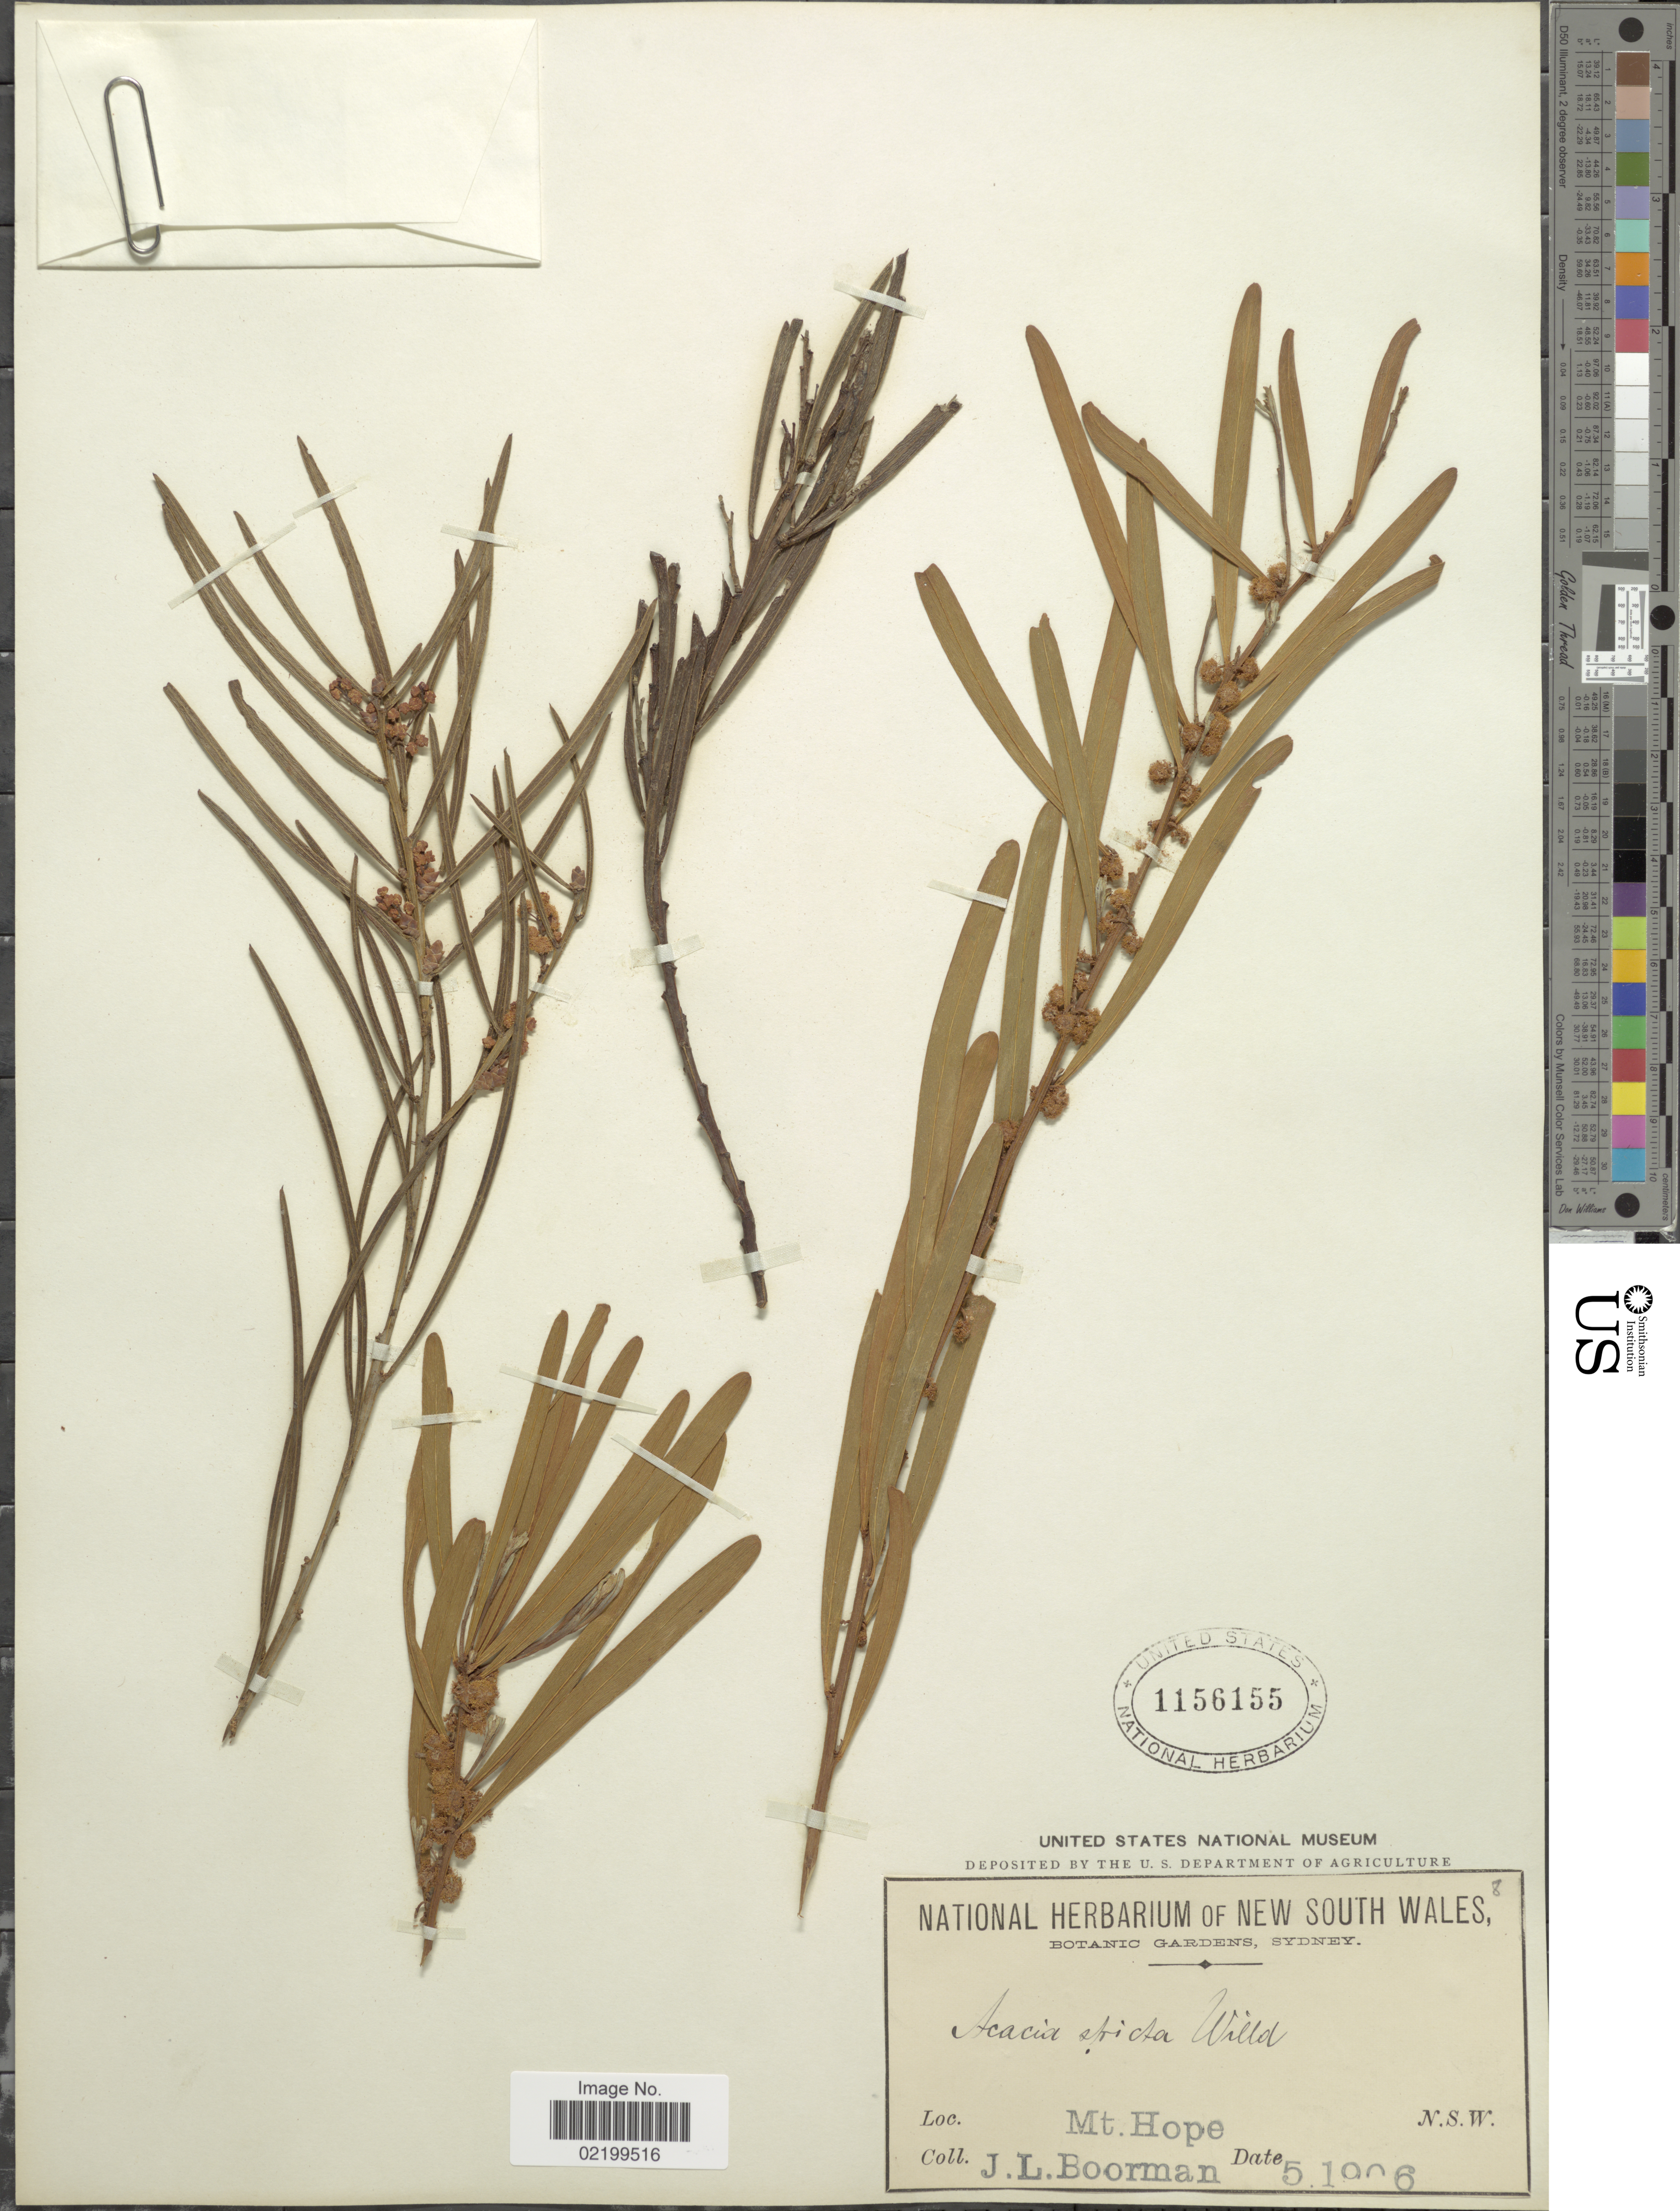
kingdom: Plantae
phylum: Tracheophyta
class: Magnoliopsida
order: Fabales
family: Fabaceae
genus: Acacia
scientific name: Acacia stricta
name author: (Andrews) Willd.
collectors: J. Boorman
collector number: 8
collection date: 1906-05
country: Australia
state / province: New South Wales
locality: Mt. Hope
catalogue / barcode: US 1156155